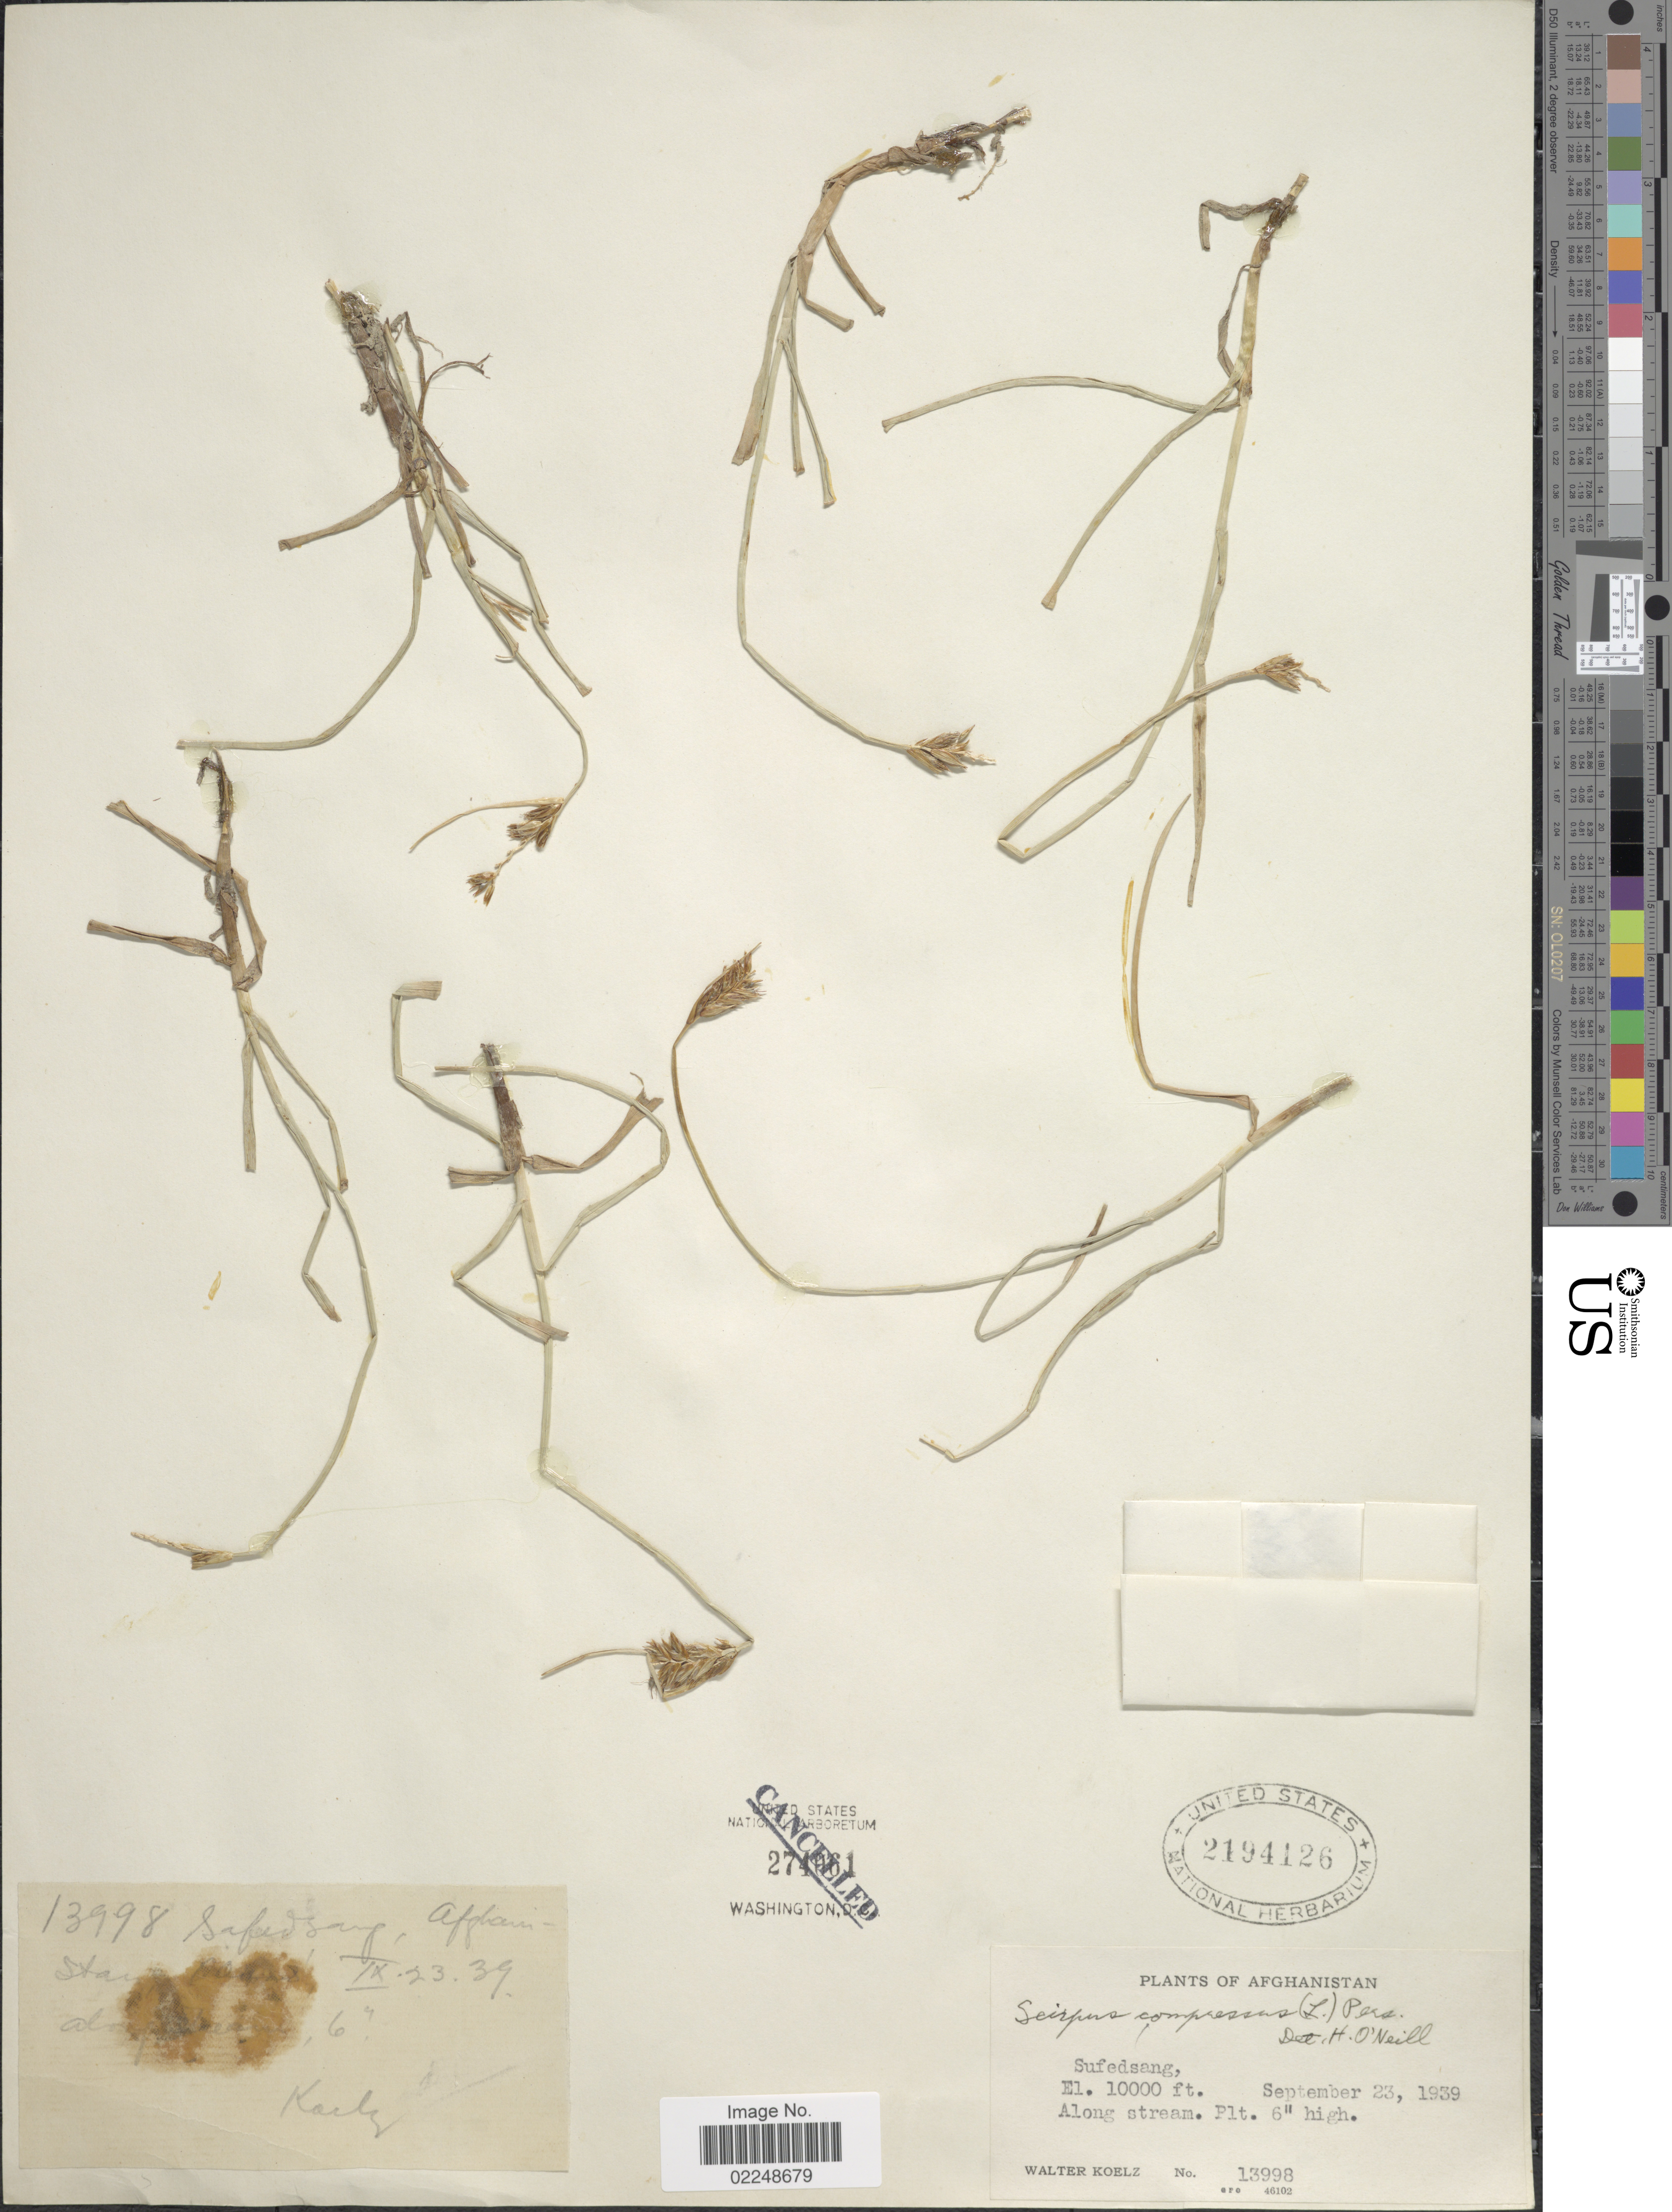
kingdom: Plantae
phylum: Tracheophyta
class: Liliopsida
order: Poales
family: Cyperaceae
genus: Blysmus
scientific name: Blysmus compressus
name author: (L.) Panzer ex Link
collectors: W. N. Koelz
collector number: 13998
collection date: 1939-09-23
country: Afghanistan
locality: Sufedsang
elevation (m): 3048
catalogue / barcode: US 2194126